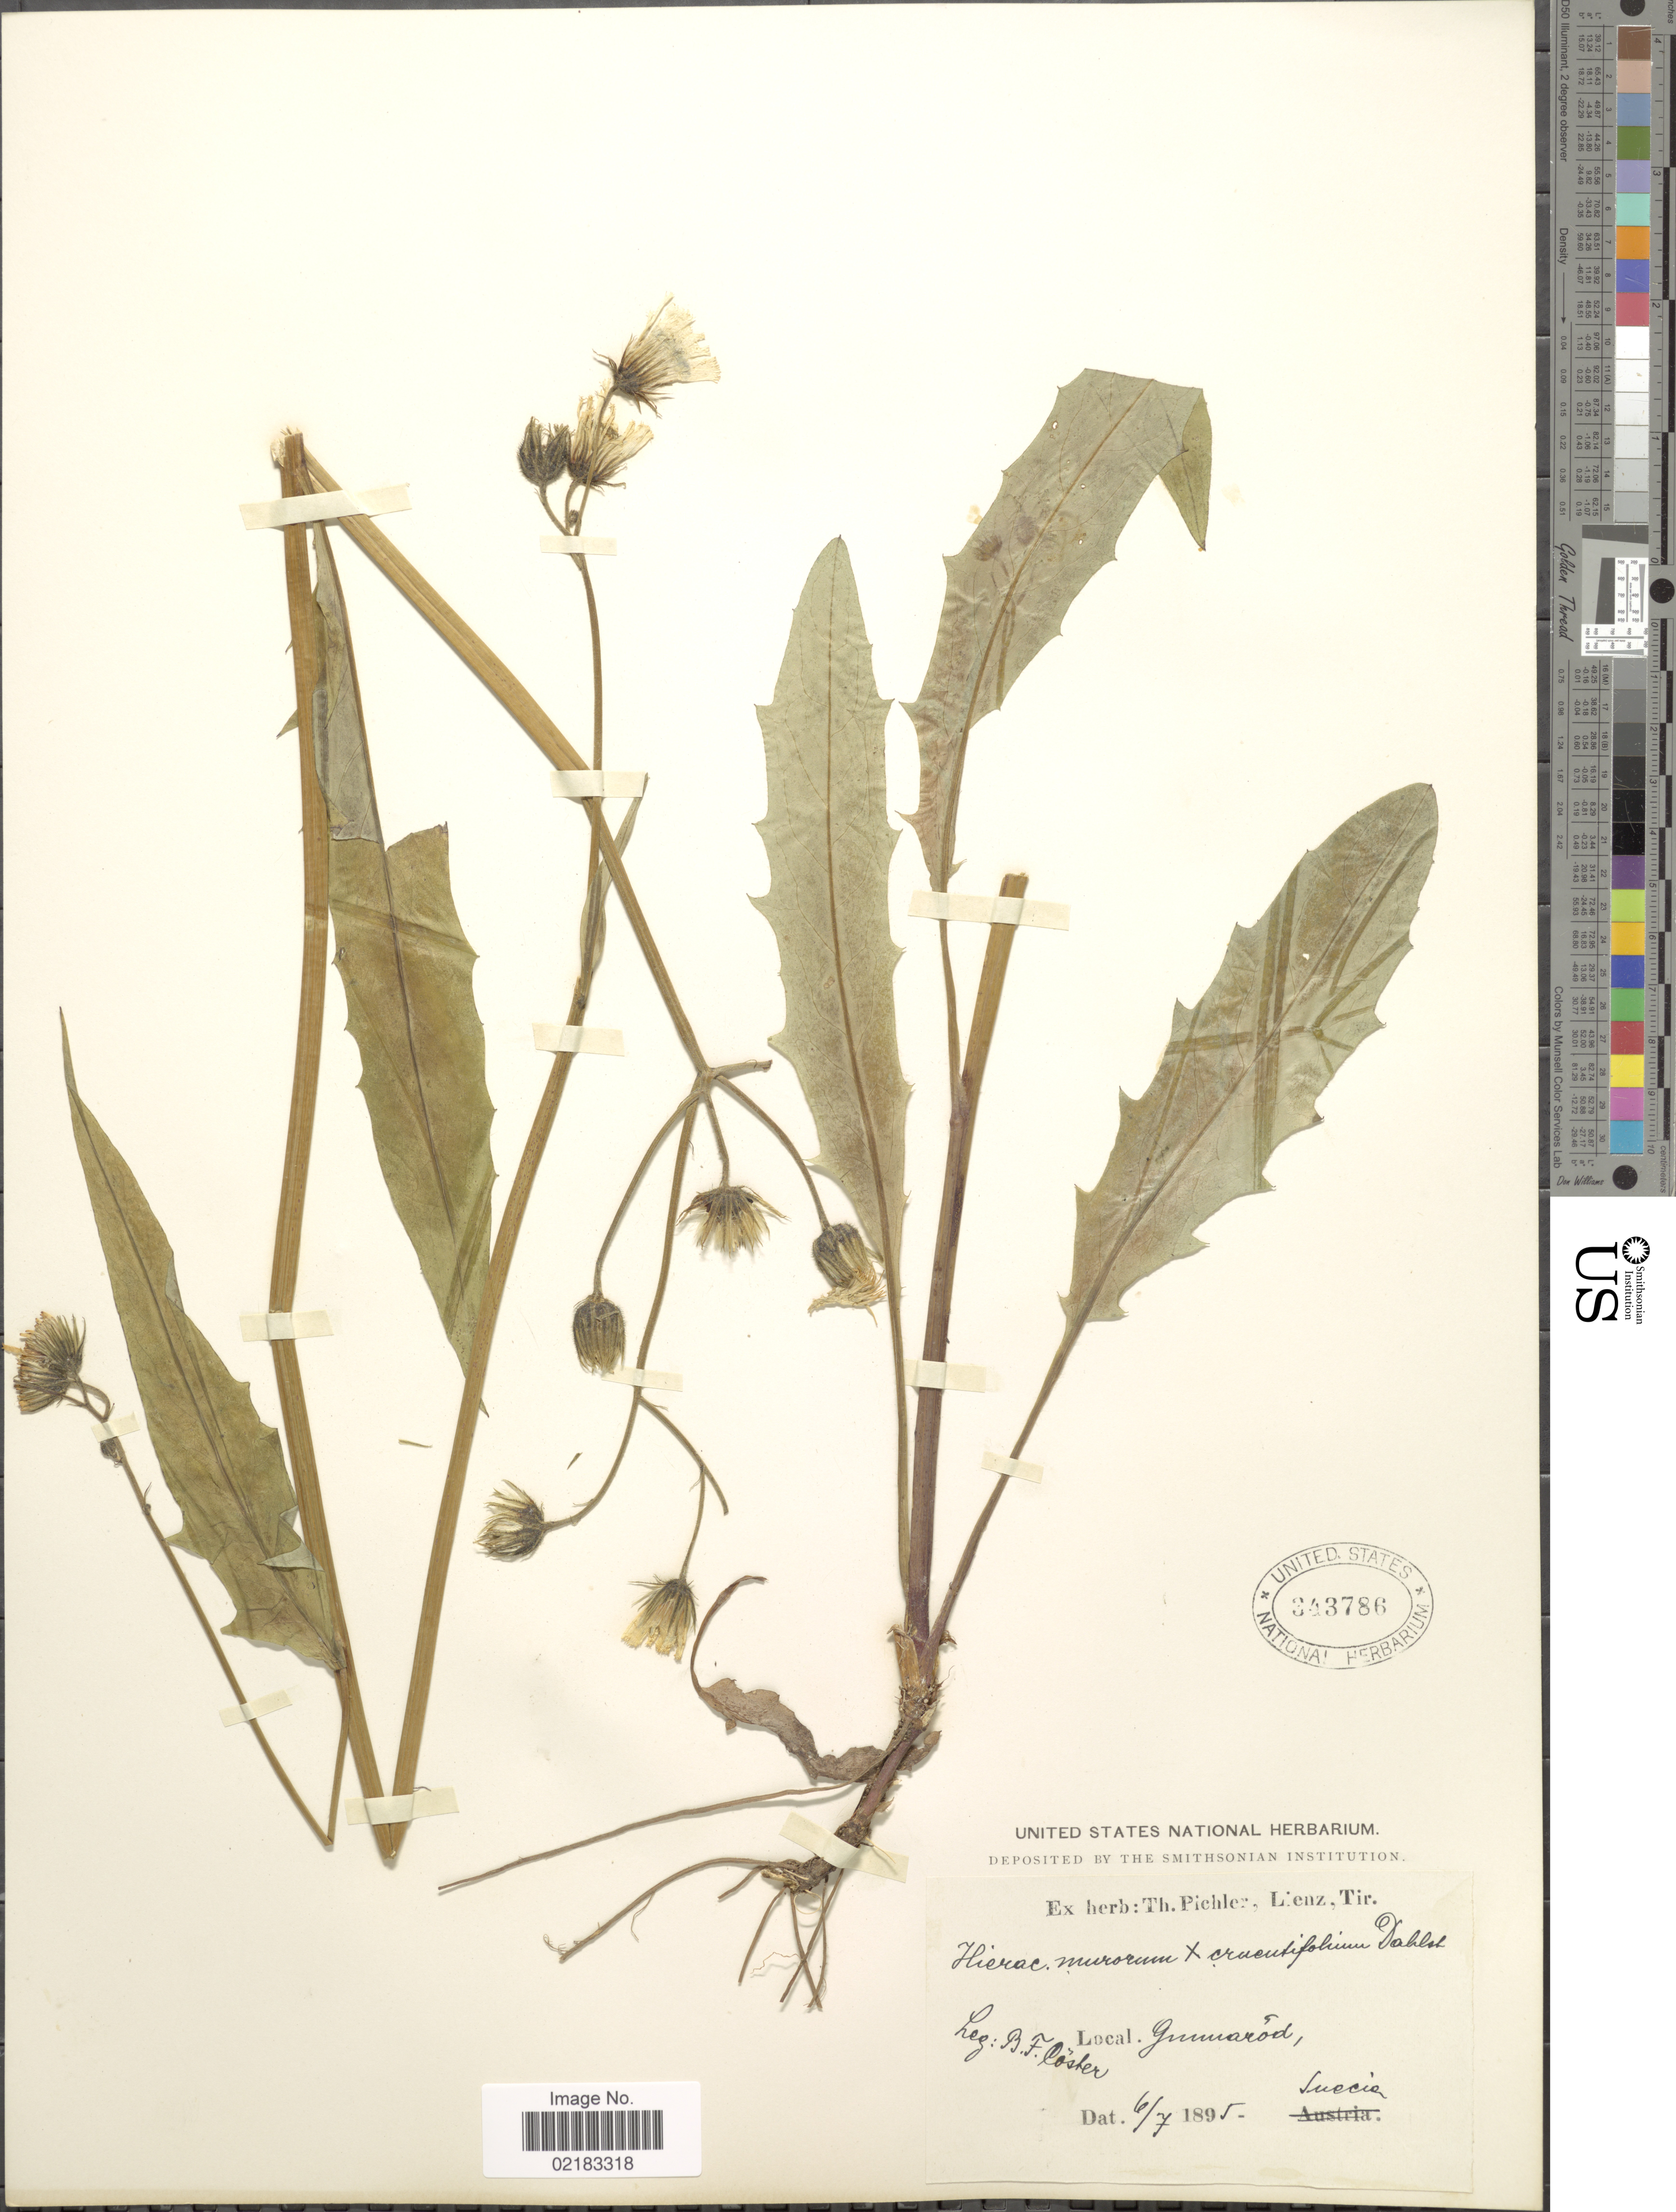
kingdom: Plantae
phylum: Tracheophyta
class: Magnoliopsida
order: Asterales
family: Asteraceae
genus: Hieracium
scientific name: Hieracium murorum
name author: L.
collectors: ex herb. T. Pichler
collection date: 1895-07-06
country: Sweden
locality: Suecia: Gummarod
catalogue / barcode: US 343786